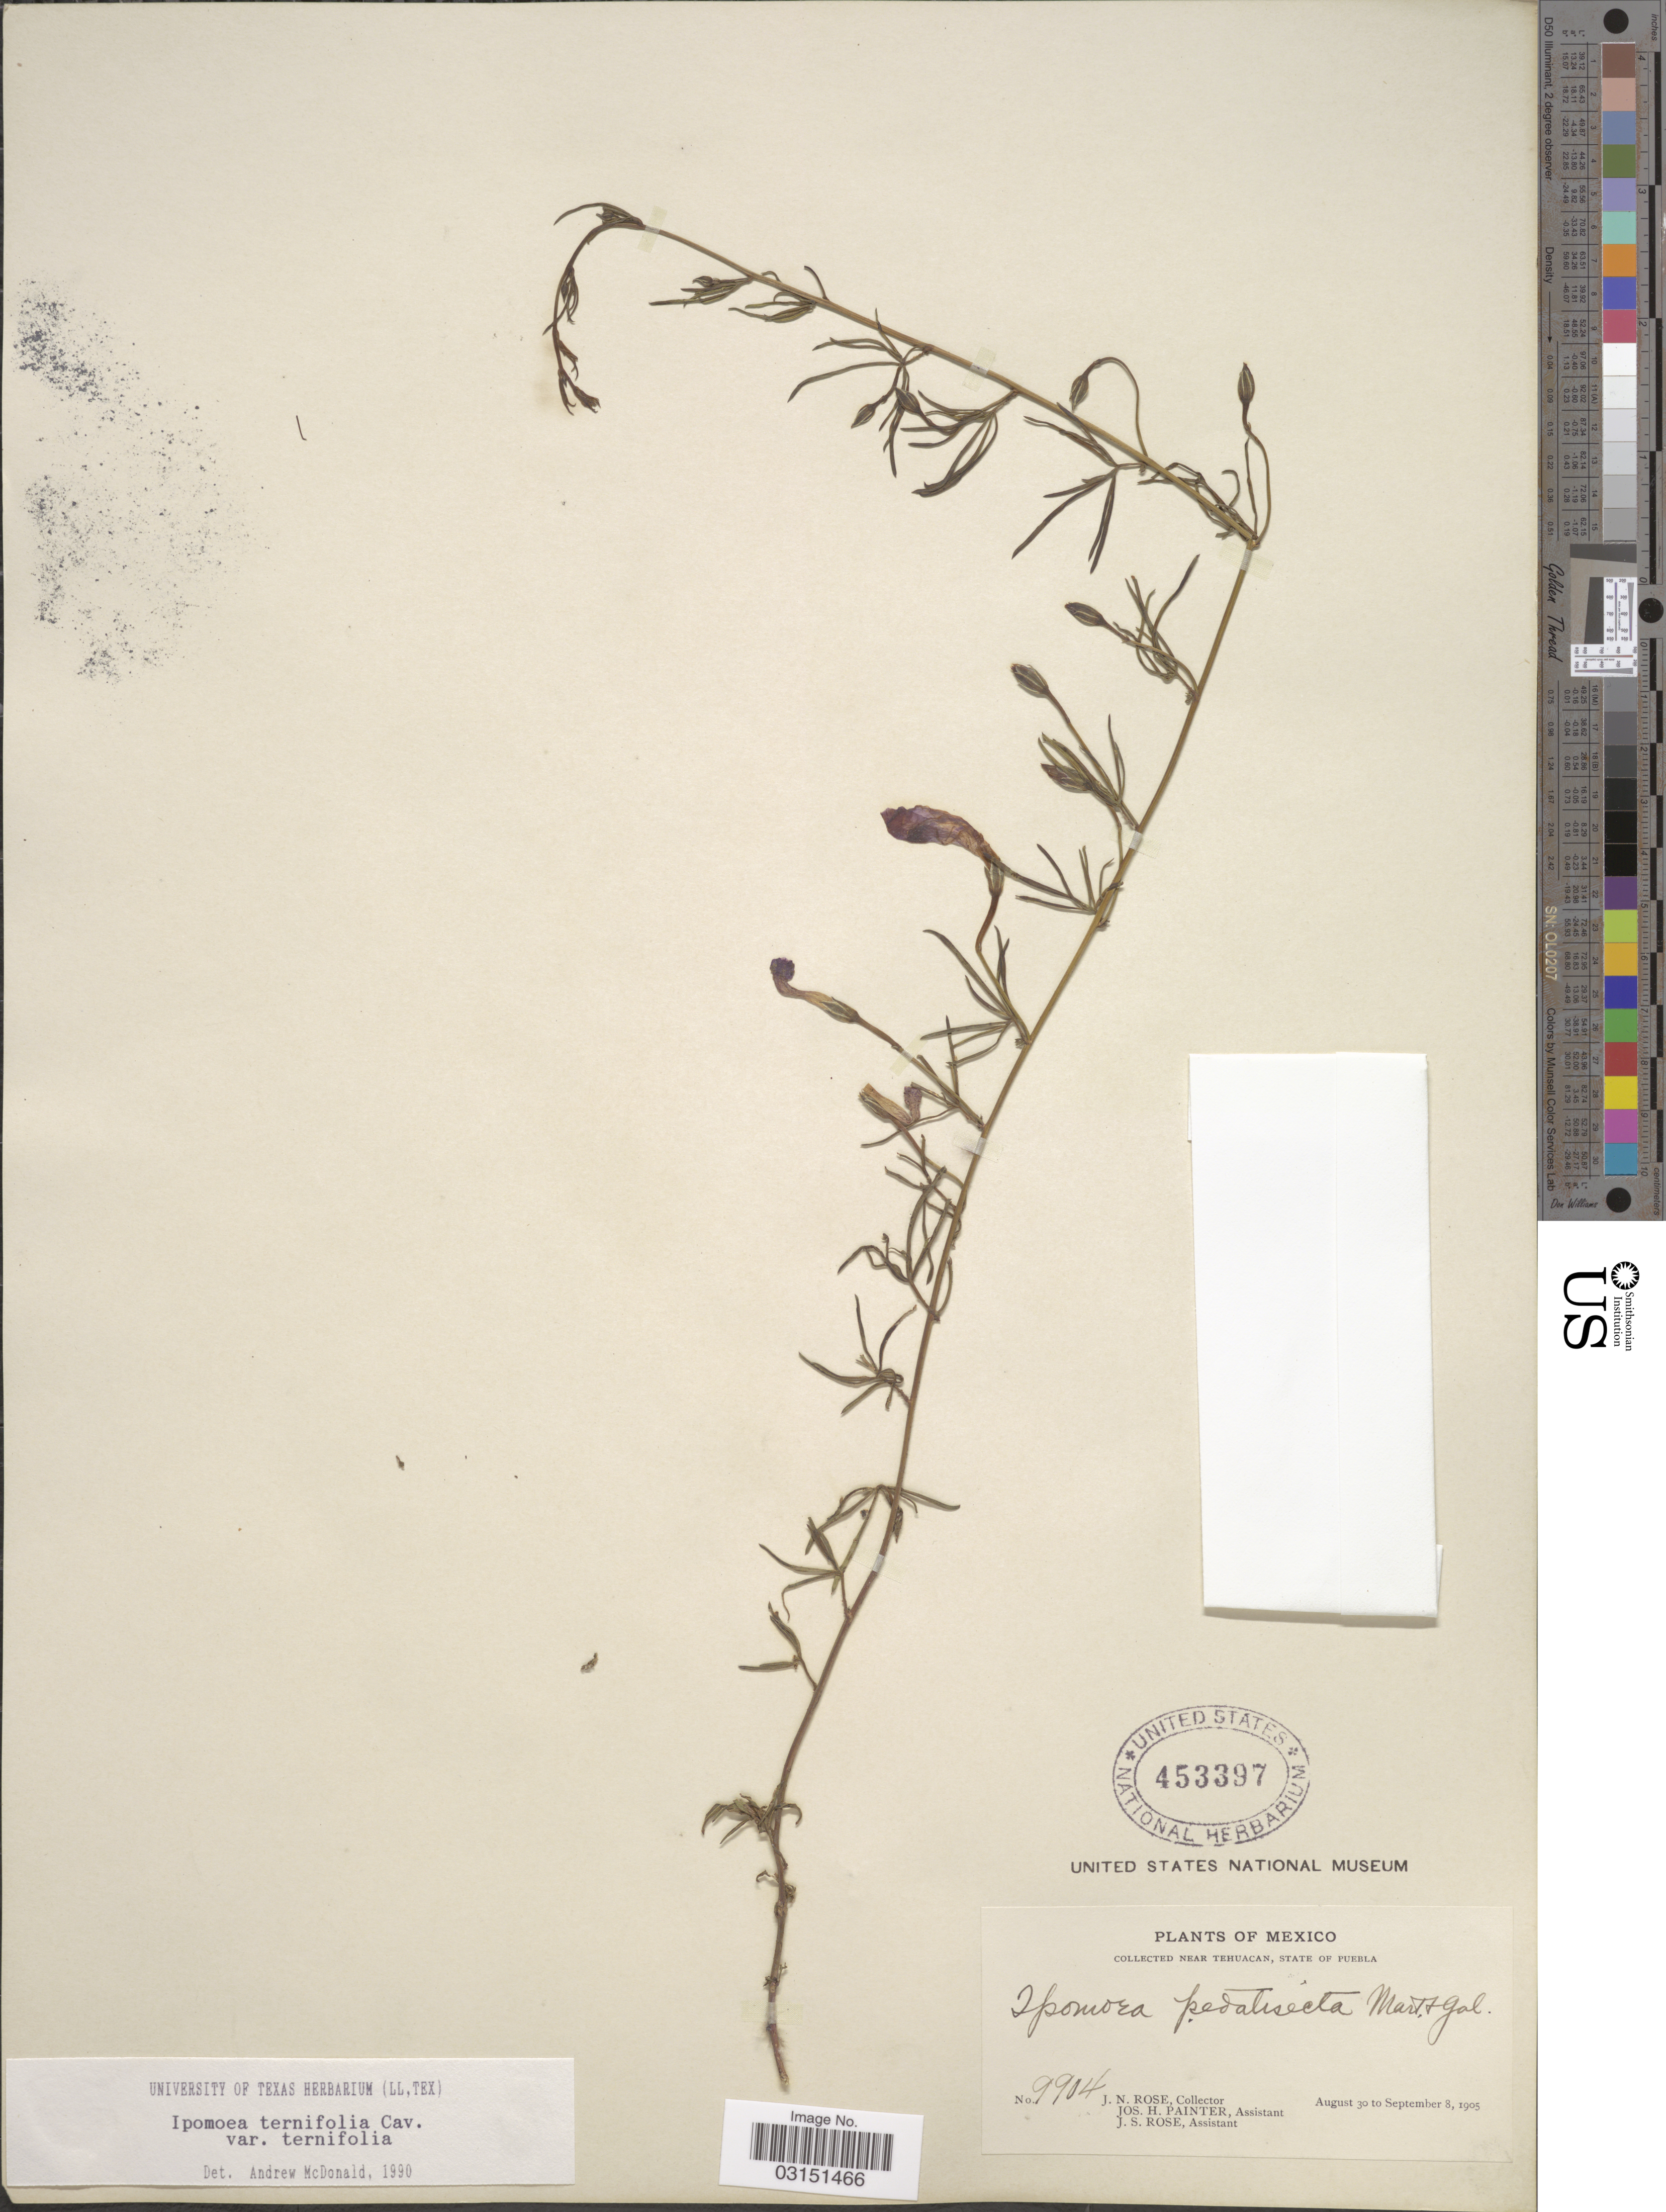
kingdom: Plantae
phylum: Tracheophyta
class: Magnoliopsida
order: Solanales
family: Convolvulaceae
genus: Ipomoea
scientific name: Ipomoea ternifolia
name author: Cav.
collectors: J. N. Rose, J. H. Painter & J. S. Rose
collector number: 9904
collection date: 1905-08-30/1905-09-08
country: Mexico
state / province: Puebla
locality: Near Tehuacan.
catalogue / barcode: US 453397